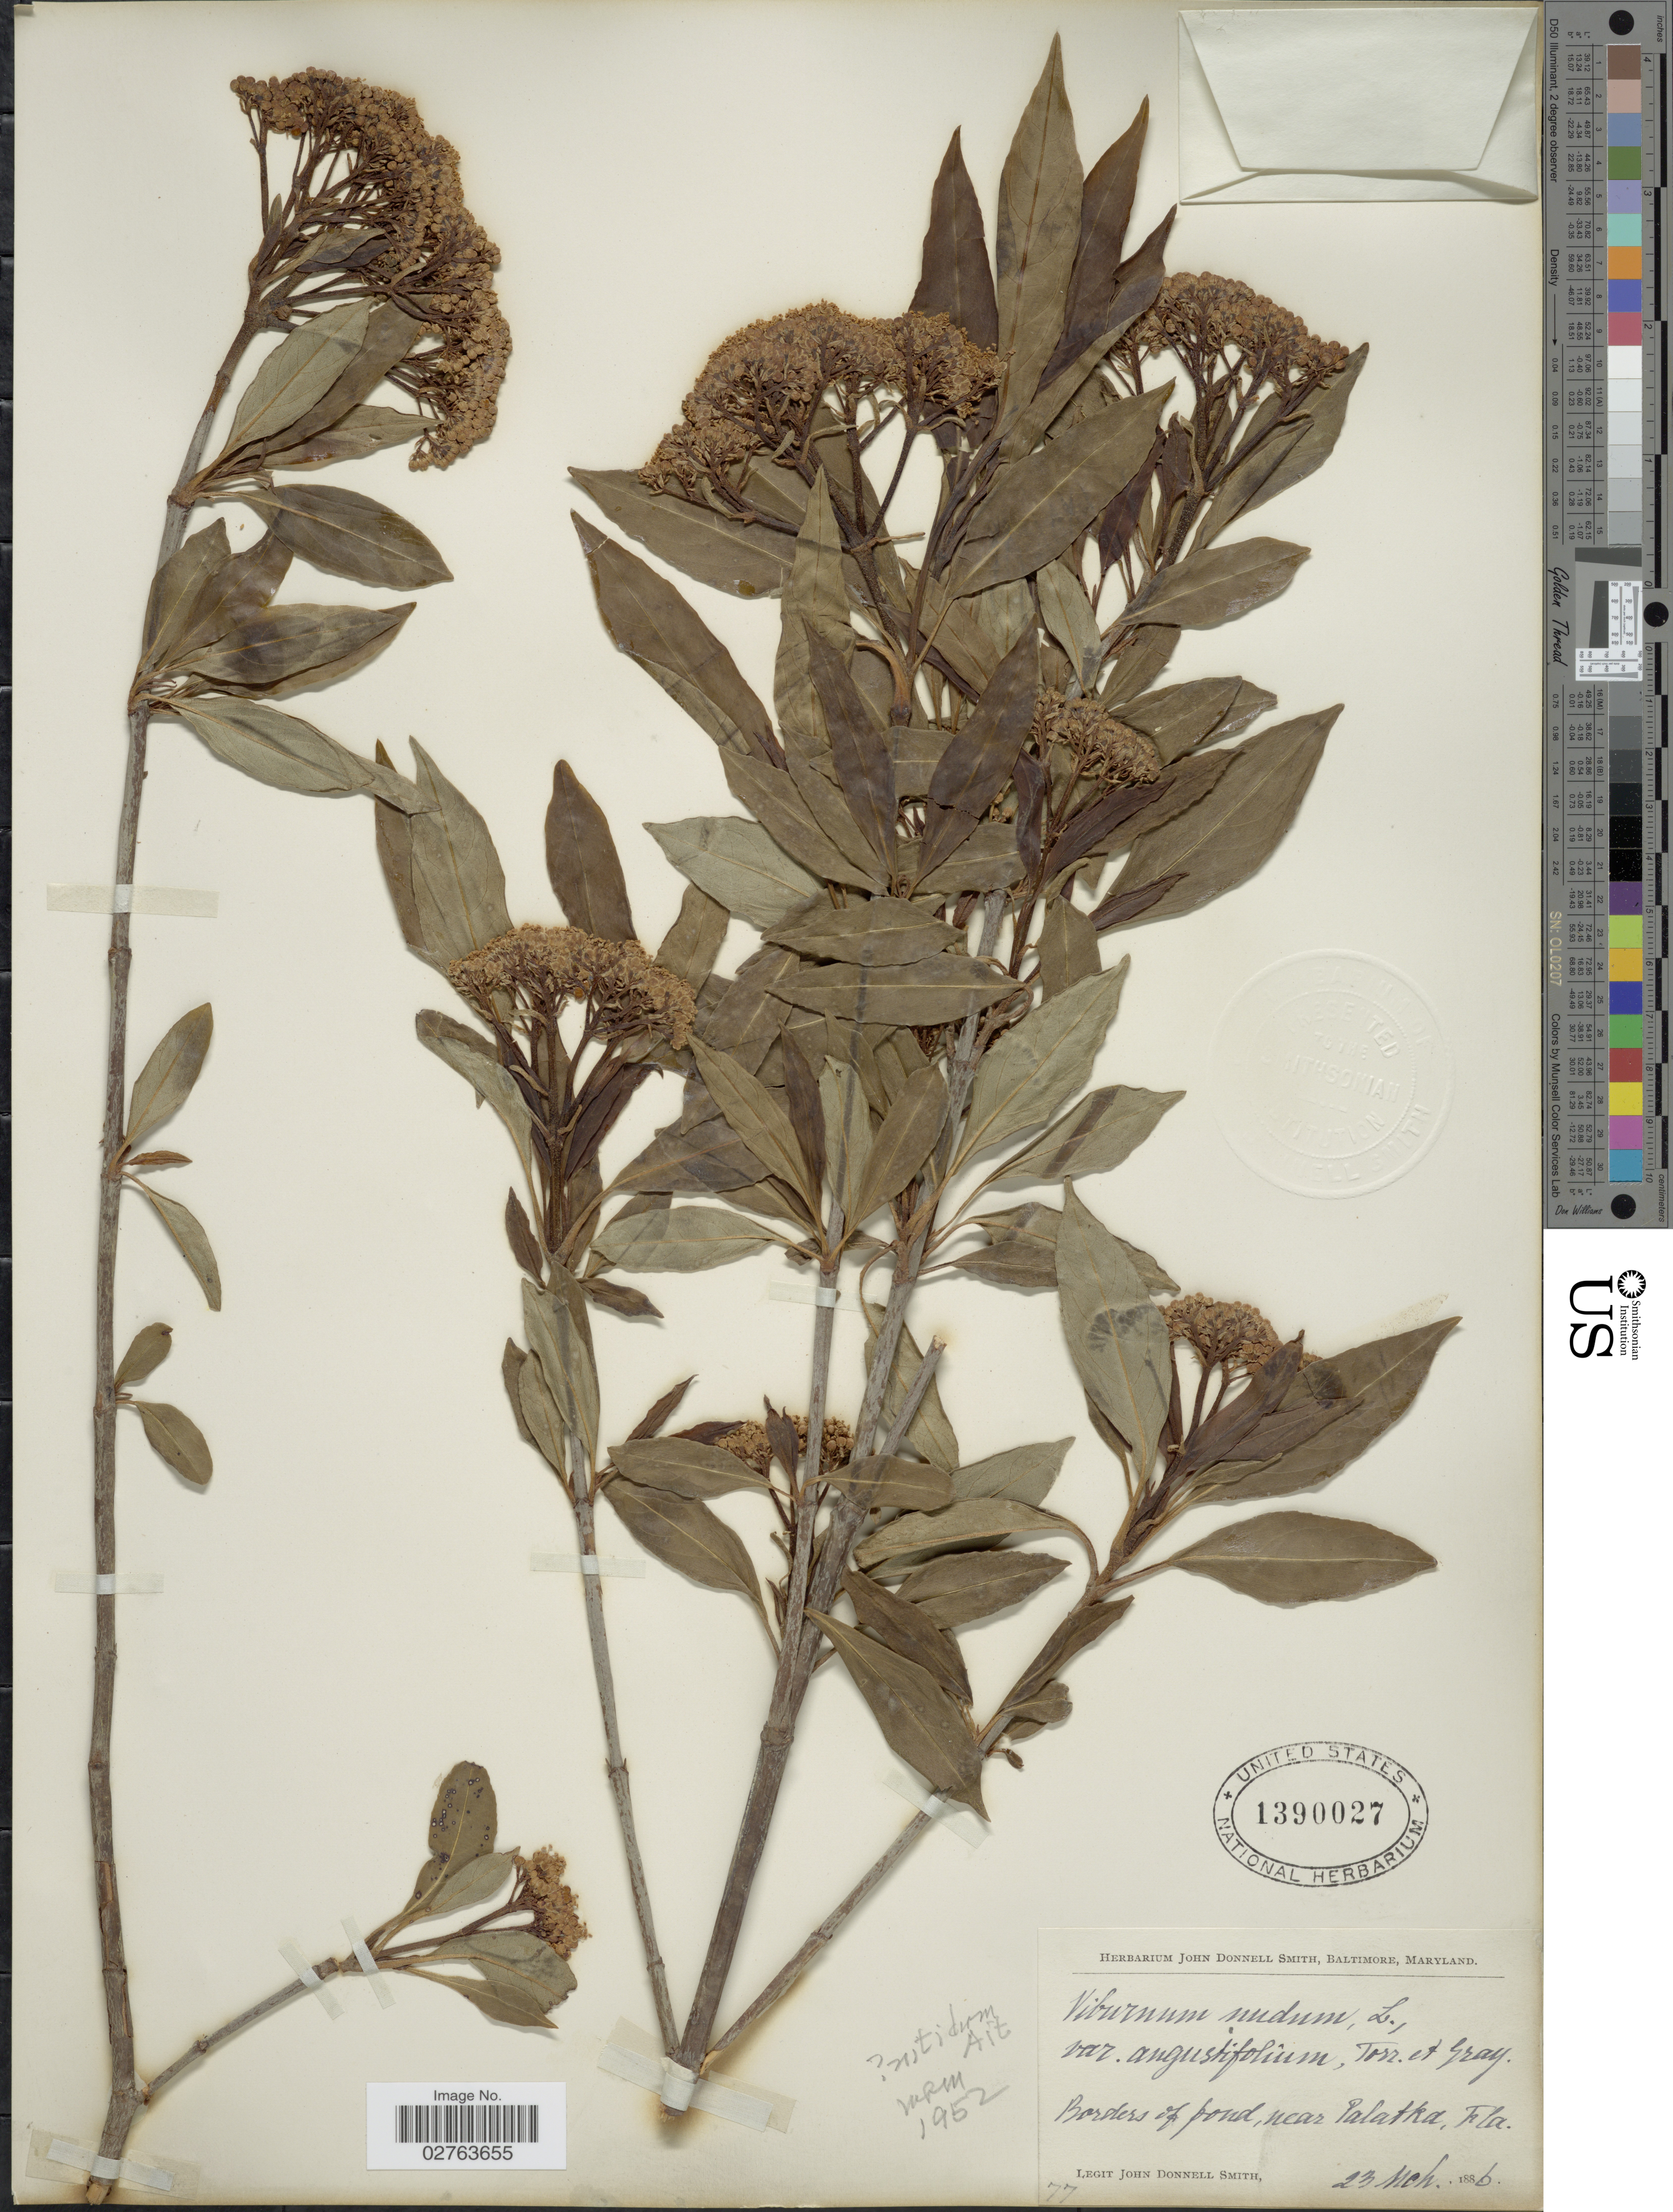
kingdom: Plantae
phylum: Tracheophyta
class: Magnoliopsida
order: Dipsacales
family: Viburnaceae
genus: Viburnum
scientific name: Viburnum nitidum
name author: Aiton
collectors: J. Donnell Smith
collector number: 77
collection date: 1886-03-23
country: United States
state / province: Florida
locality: Borders of pond, near Palatka.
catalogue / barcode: US 1390027